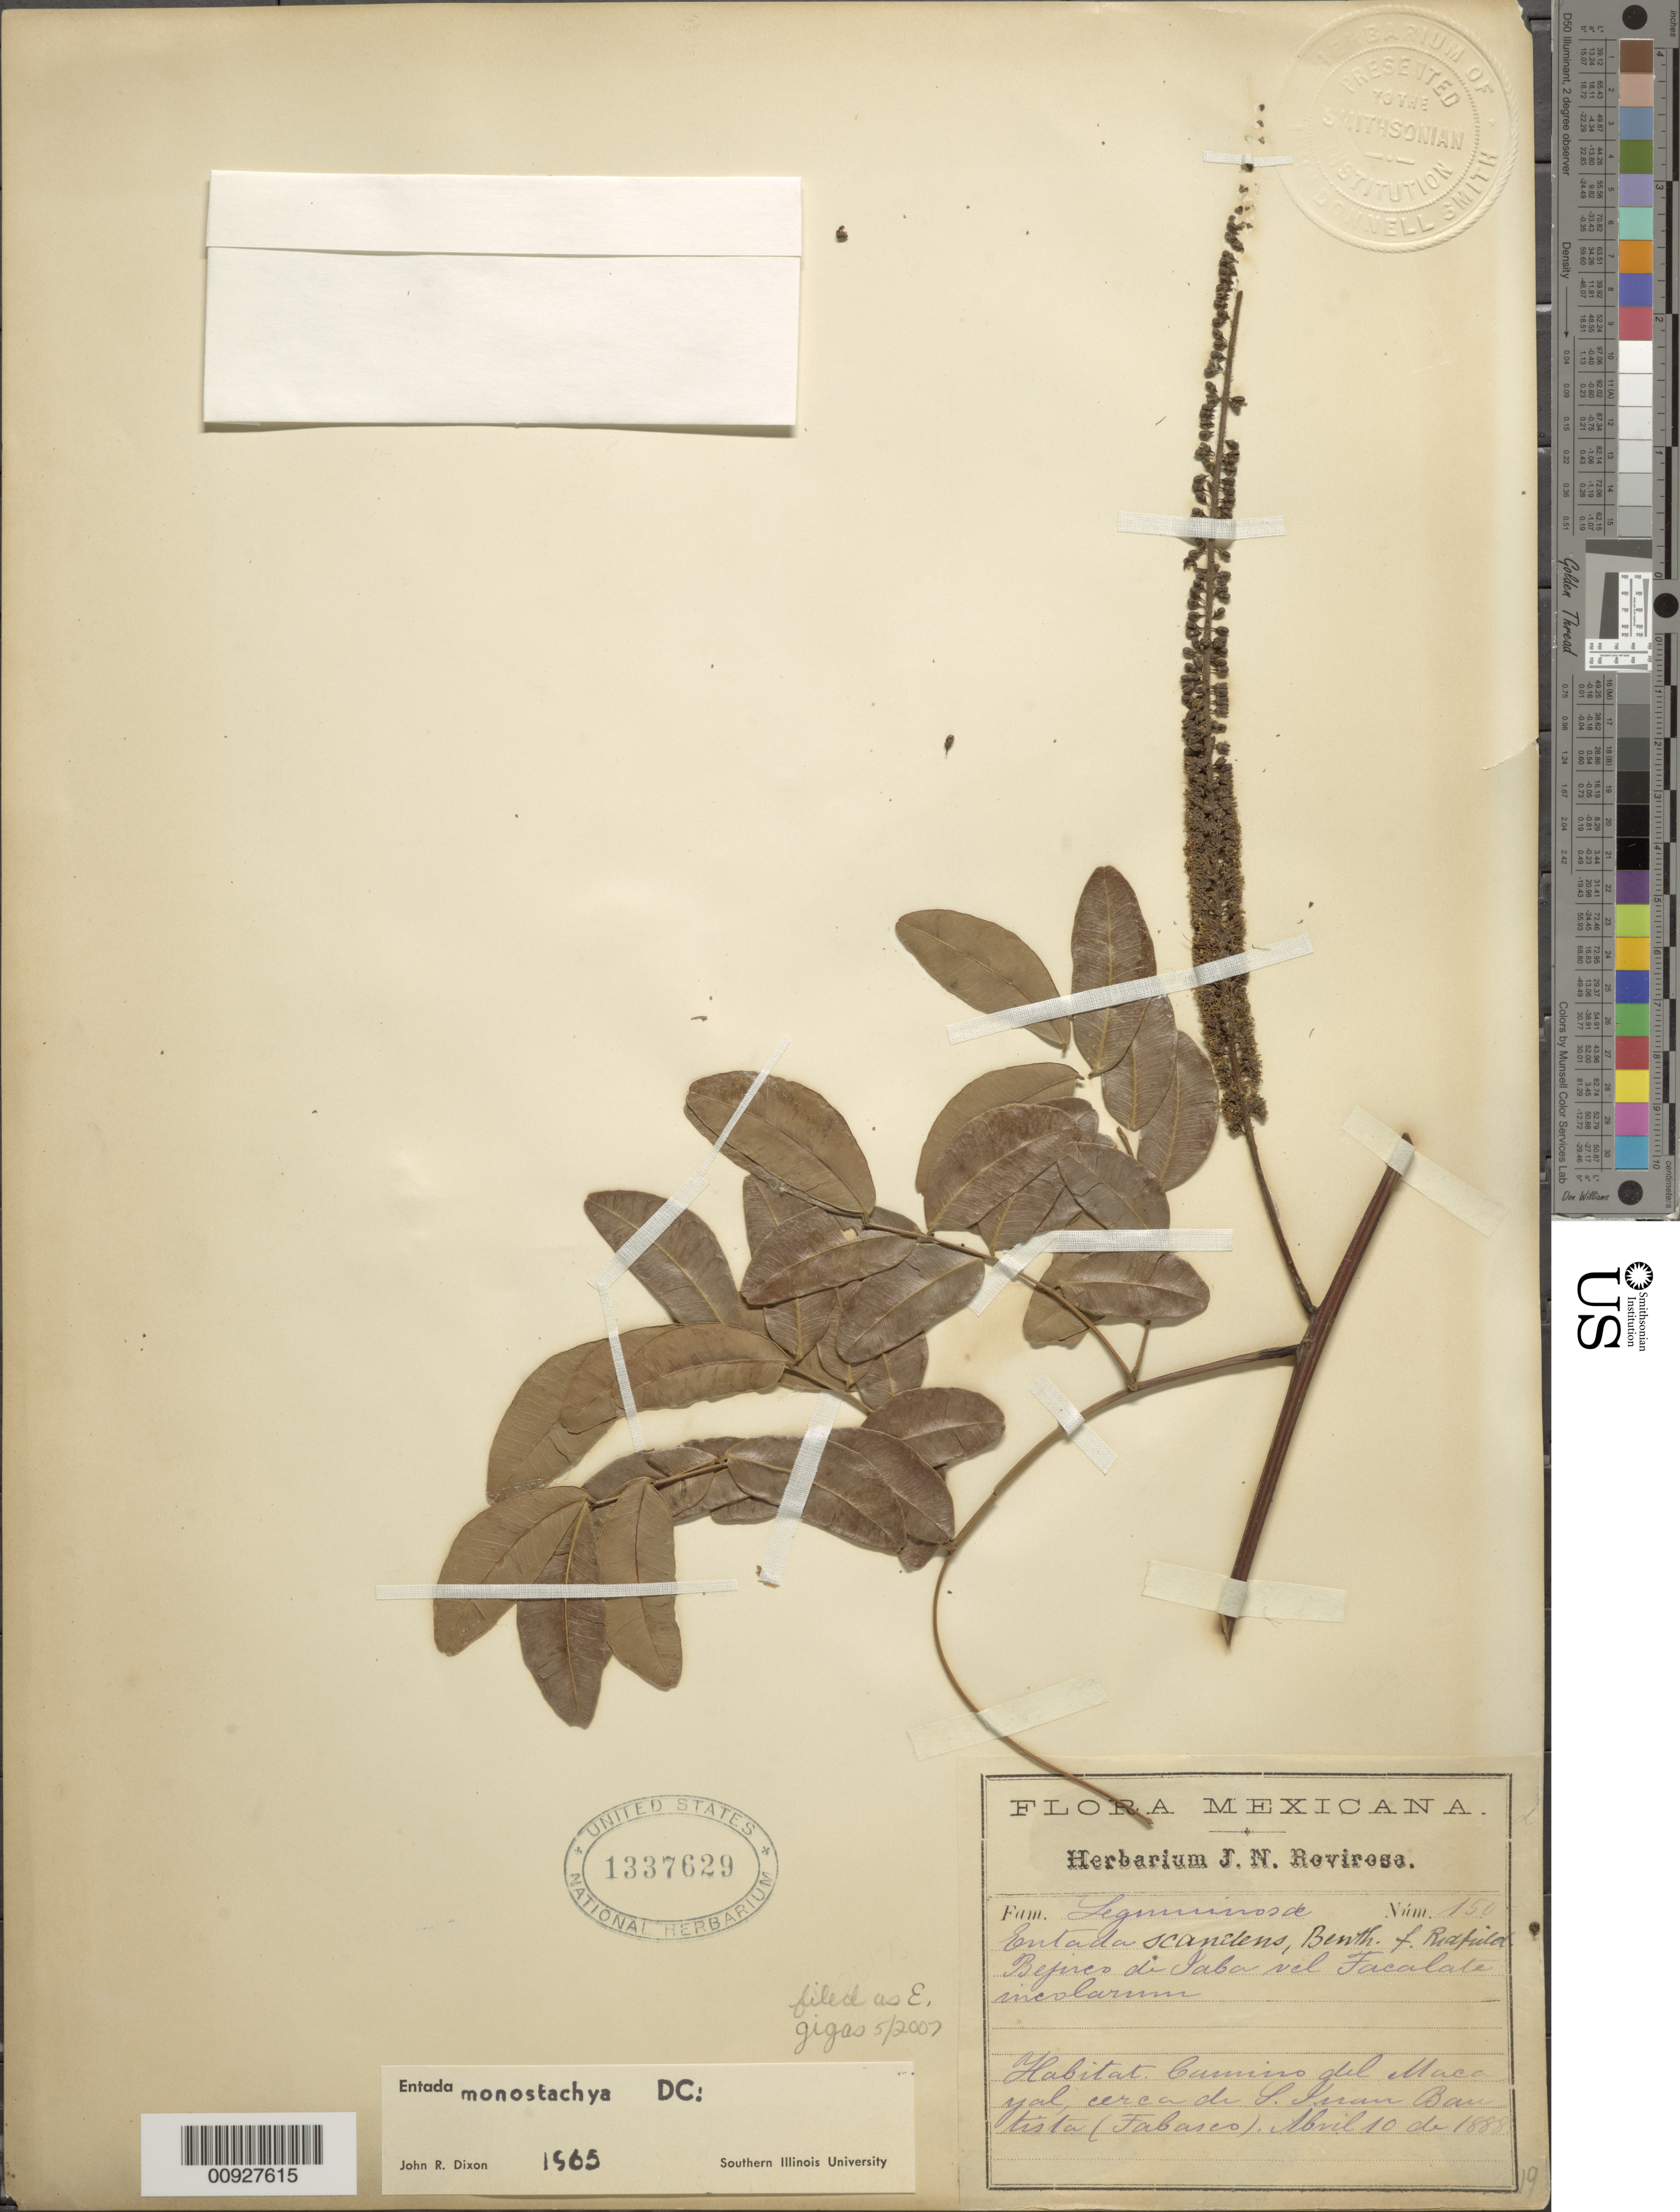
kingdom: Plantae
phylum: Tracheophyta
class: Magnoliopsida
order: Fabales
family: Fabaceae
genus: Entada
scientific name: Entada gigas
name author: (L.) Fawc. & Rendle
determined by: Strong, Mark T., (BOT), Smithsonian Institution - National Museum of Natural History (UNITED STATES)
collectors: J. N. Rovirosa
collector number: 150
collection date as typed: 10 Apr 1888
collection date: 1888-04-10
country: Mexico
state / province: Tabasco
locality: Camino del Macayal, cerca de S. Juan Bautista (Tabasco).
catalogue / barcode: US 1337629